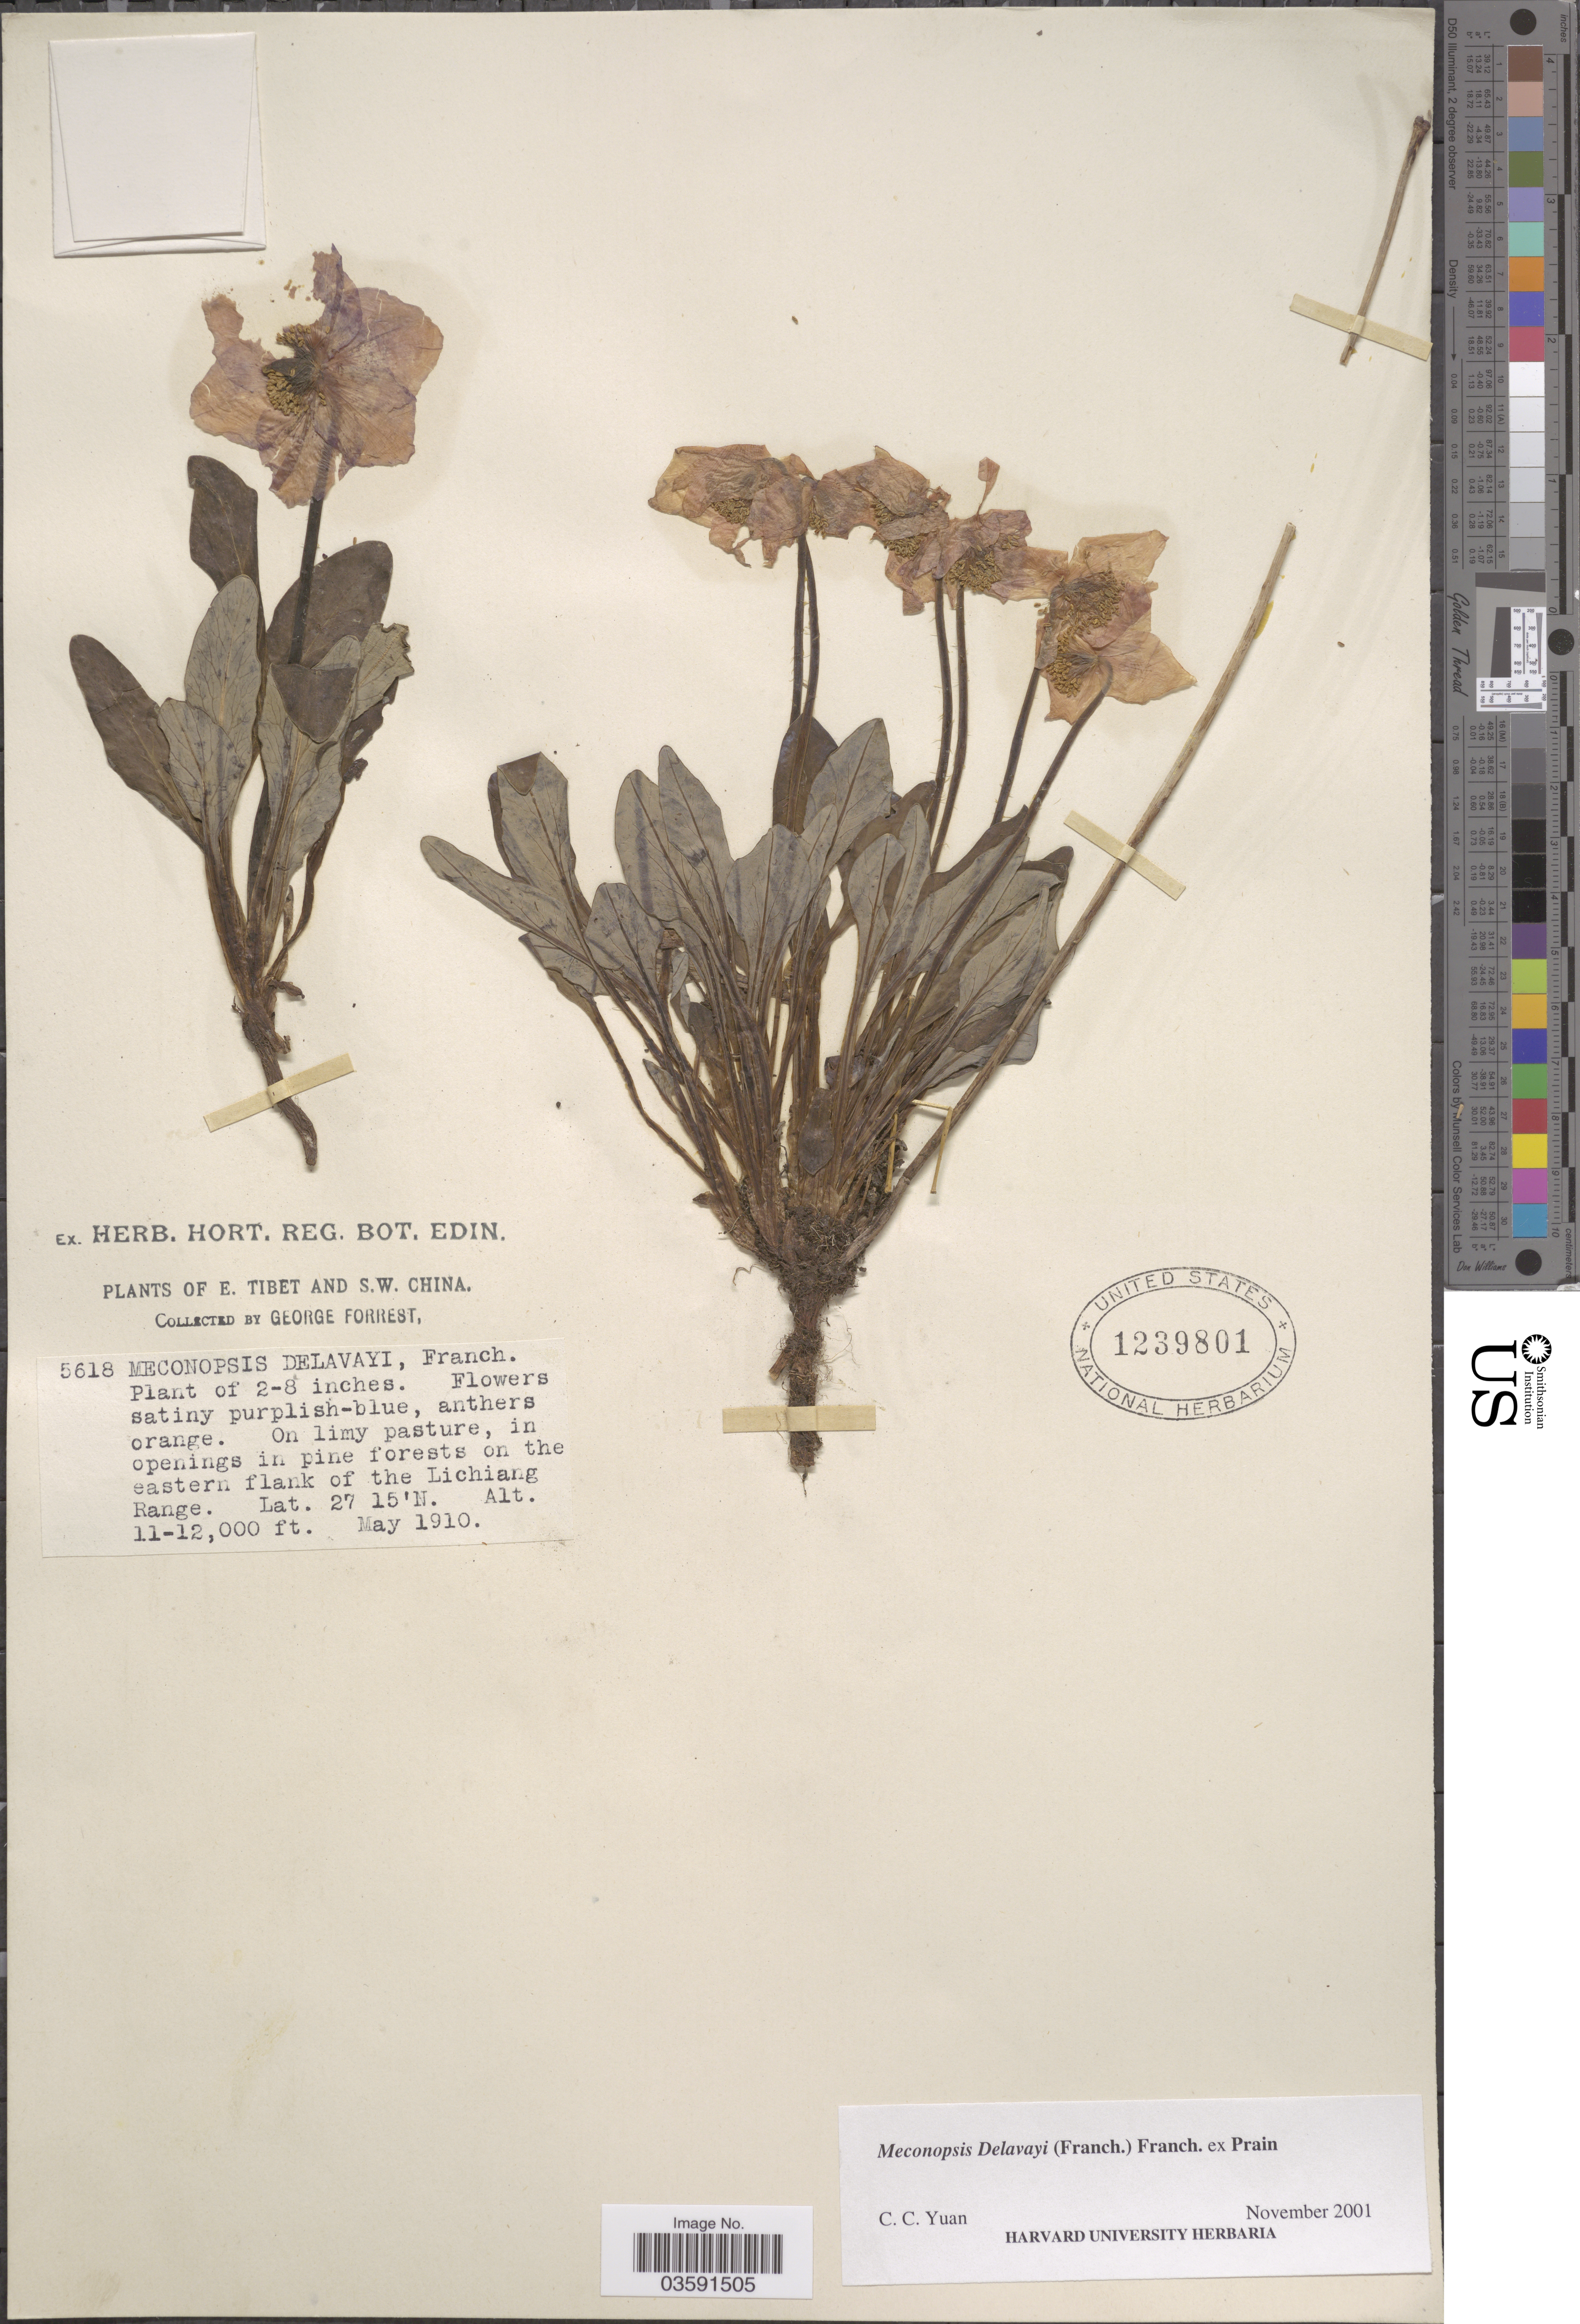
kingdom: Plantae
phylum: Tracheophyta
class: Magnoliopsida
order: Ranunculales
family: Papaveraceae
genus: Meconopsis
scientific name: Meconopsis delavayi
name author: (Franch.) Franch. ex Prain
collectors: G. Forrest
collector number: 5618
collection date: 1910-05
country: China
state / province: Xizang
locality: E. Tibet and S. W. China. On the eastern flank of the Lichiang Range.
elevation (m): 3353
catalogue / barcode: US 1239801